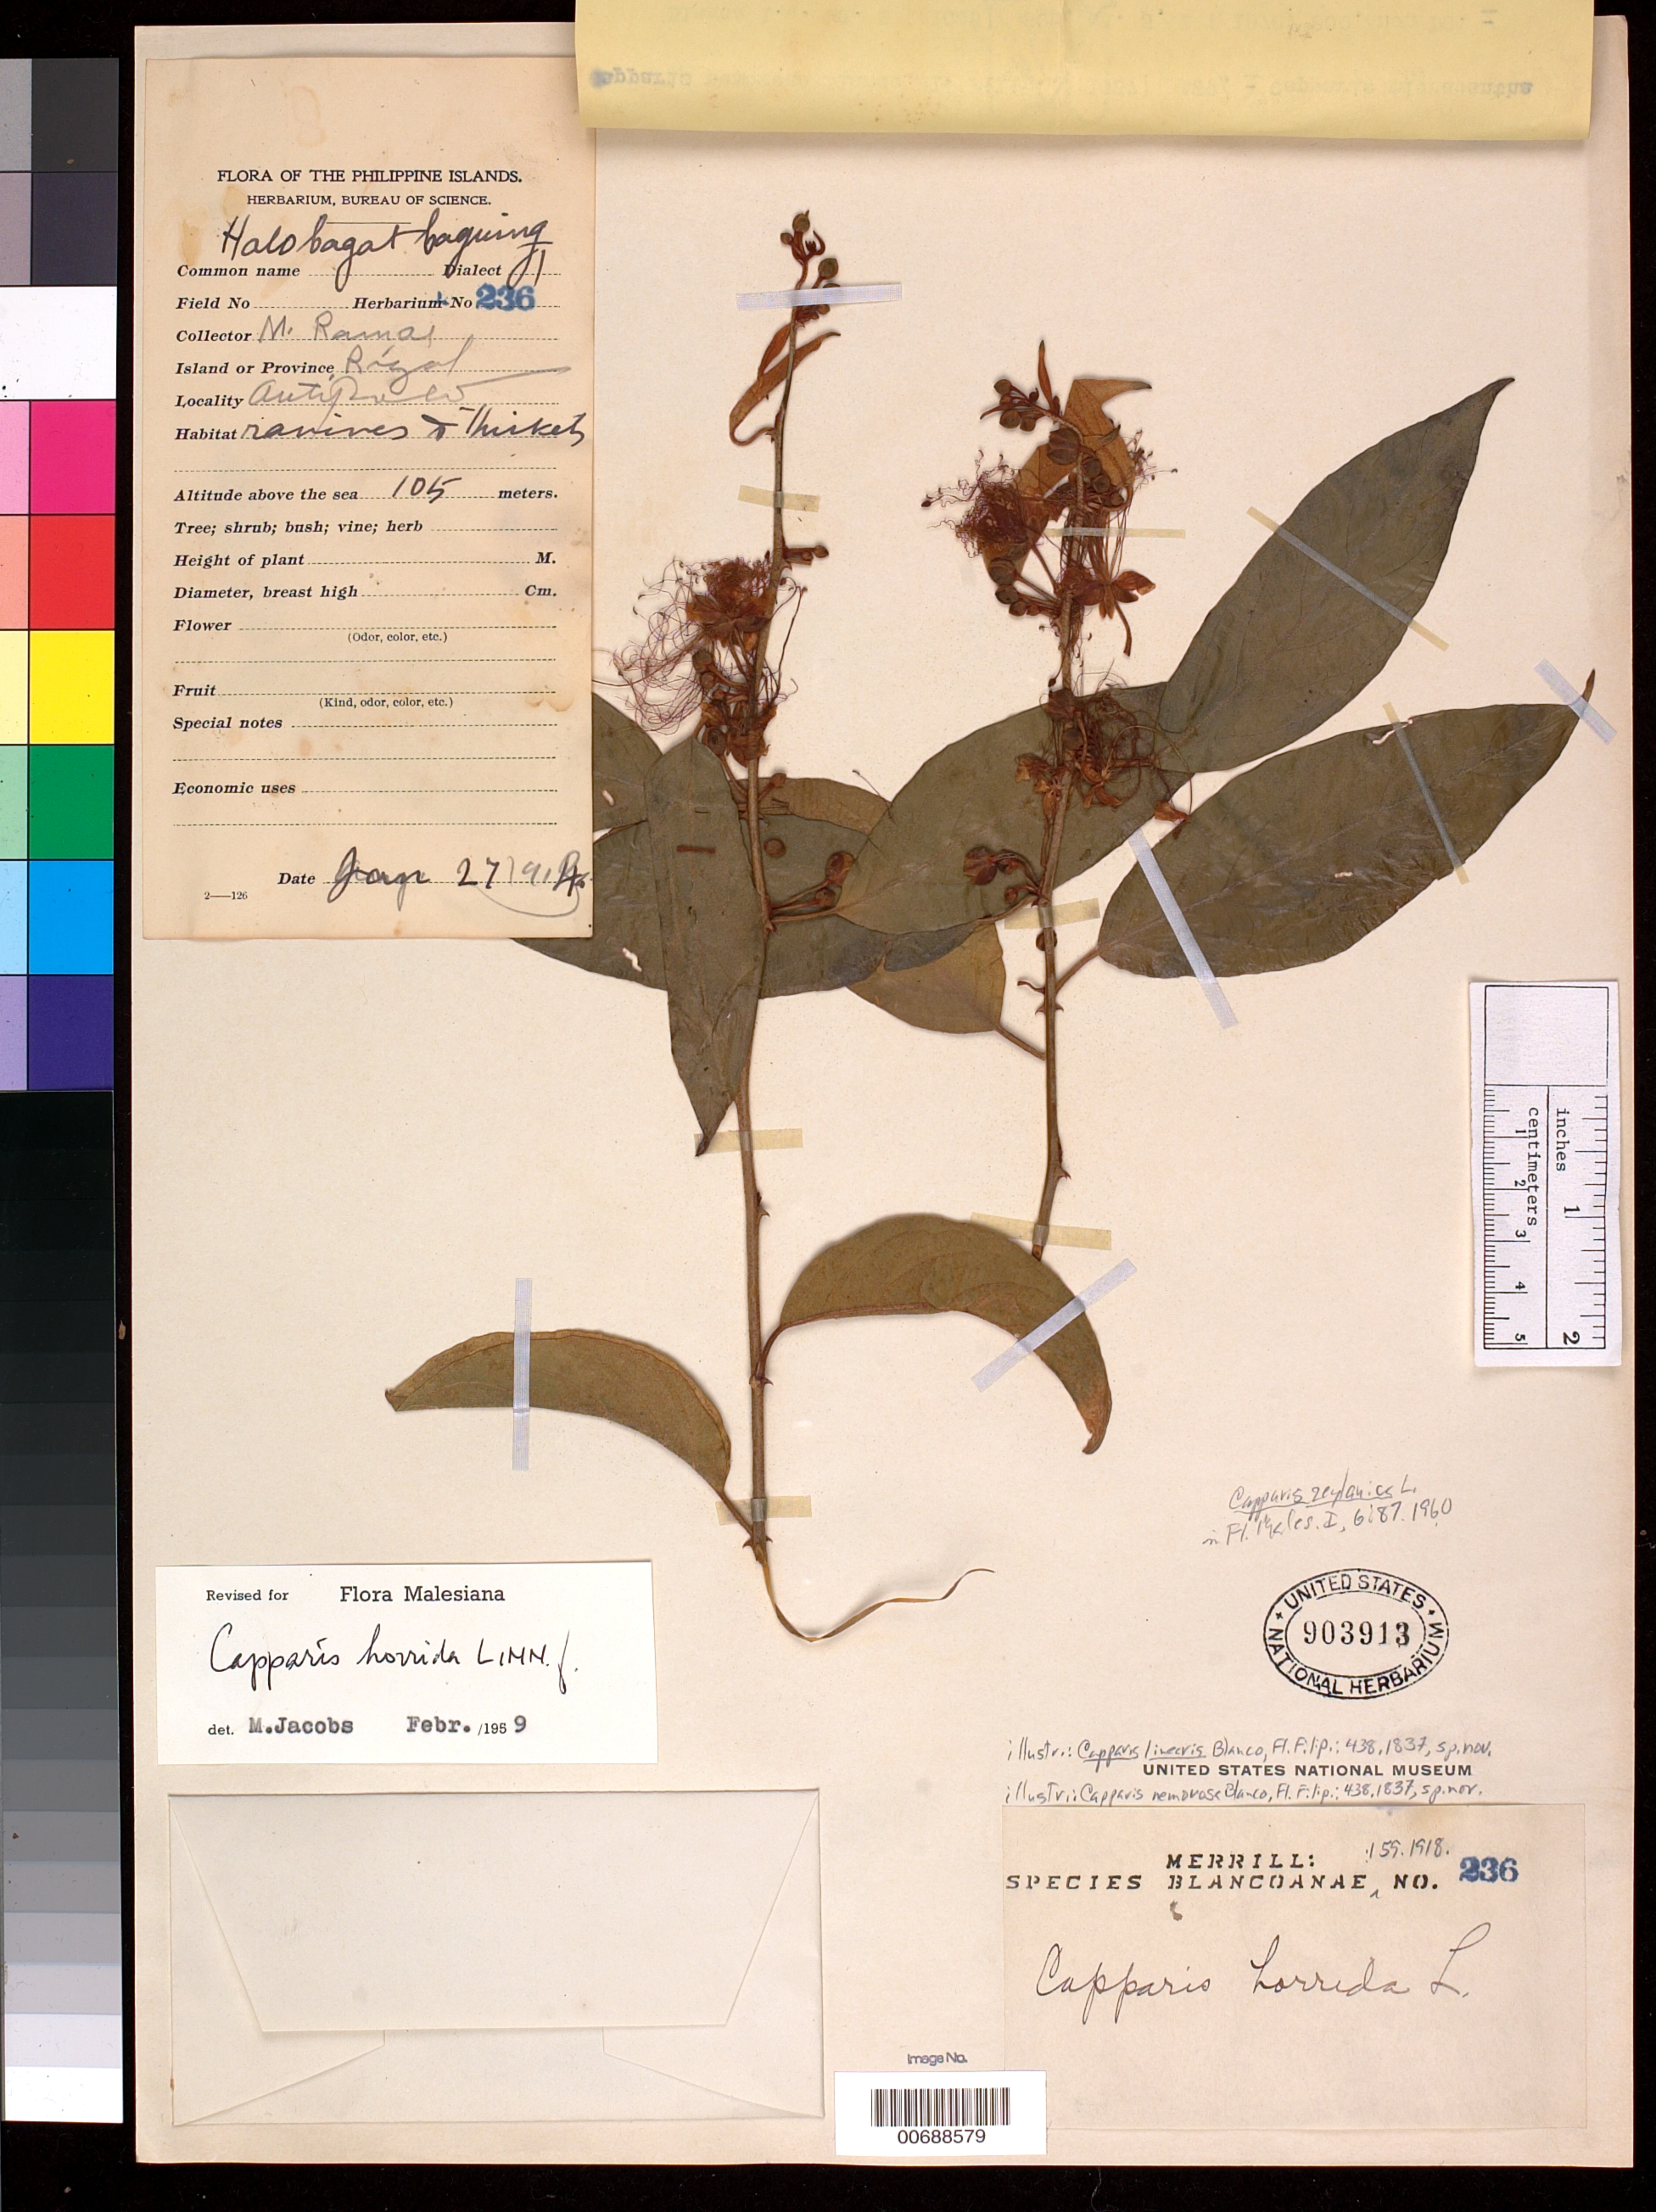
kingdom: Plantae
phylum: Tracheophyta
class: Magnoliopsida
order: Brassicales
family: Capparaceae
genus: Capparis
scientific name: Capparis zeylanica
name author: L.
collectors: M. Ramos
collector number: Sp. Blancoan. 0236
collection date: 1914-01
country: Philippines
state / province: Calabarzon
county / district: Rizal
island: Luzon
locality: Antipolo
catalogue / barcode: US 903913